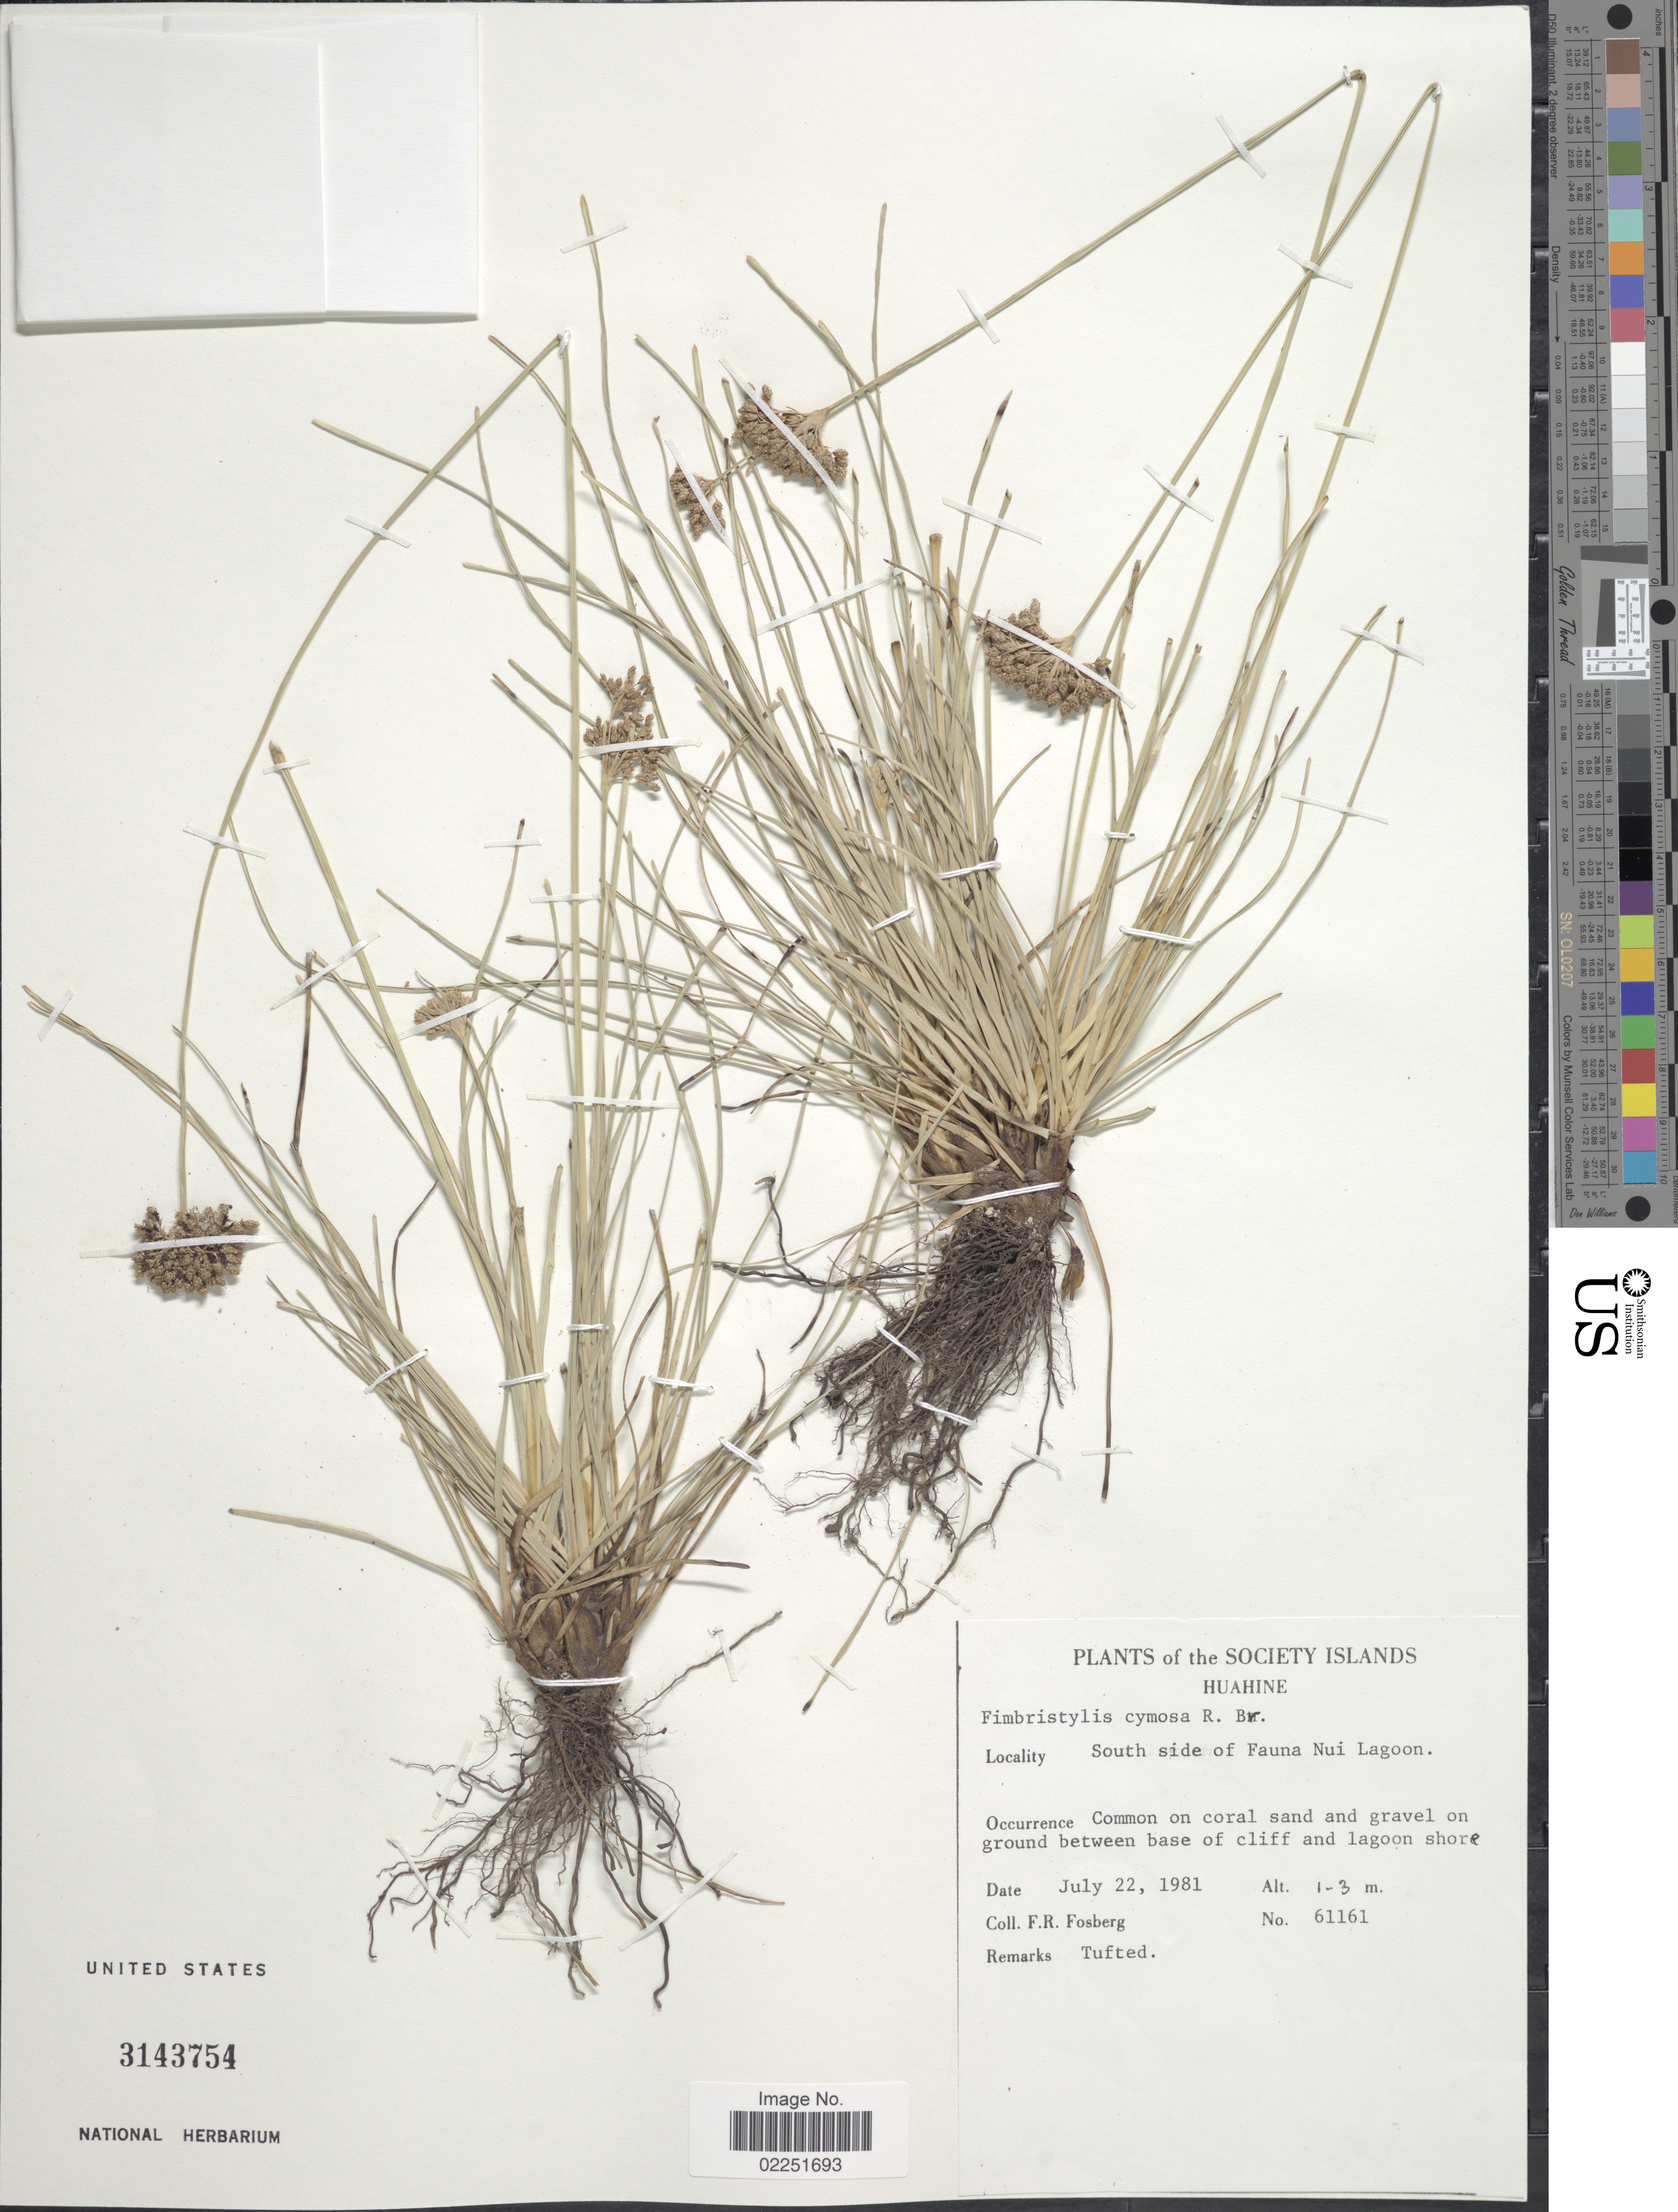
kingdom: Plantae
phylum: Tracheophyta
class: Liliopsida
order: Poales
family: Cyperaceae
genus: Fimbristylis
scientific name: Fimbristylis cymosa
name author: R. Br.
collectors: F. R. Fosberg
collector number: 61161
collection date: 1981-07-22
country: French Polynesia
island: Huahine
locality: Society Islands, Huahine. South side of Fauna Nui Lagoon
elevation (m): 1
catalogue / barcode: US 3143754